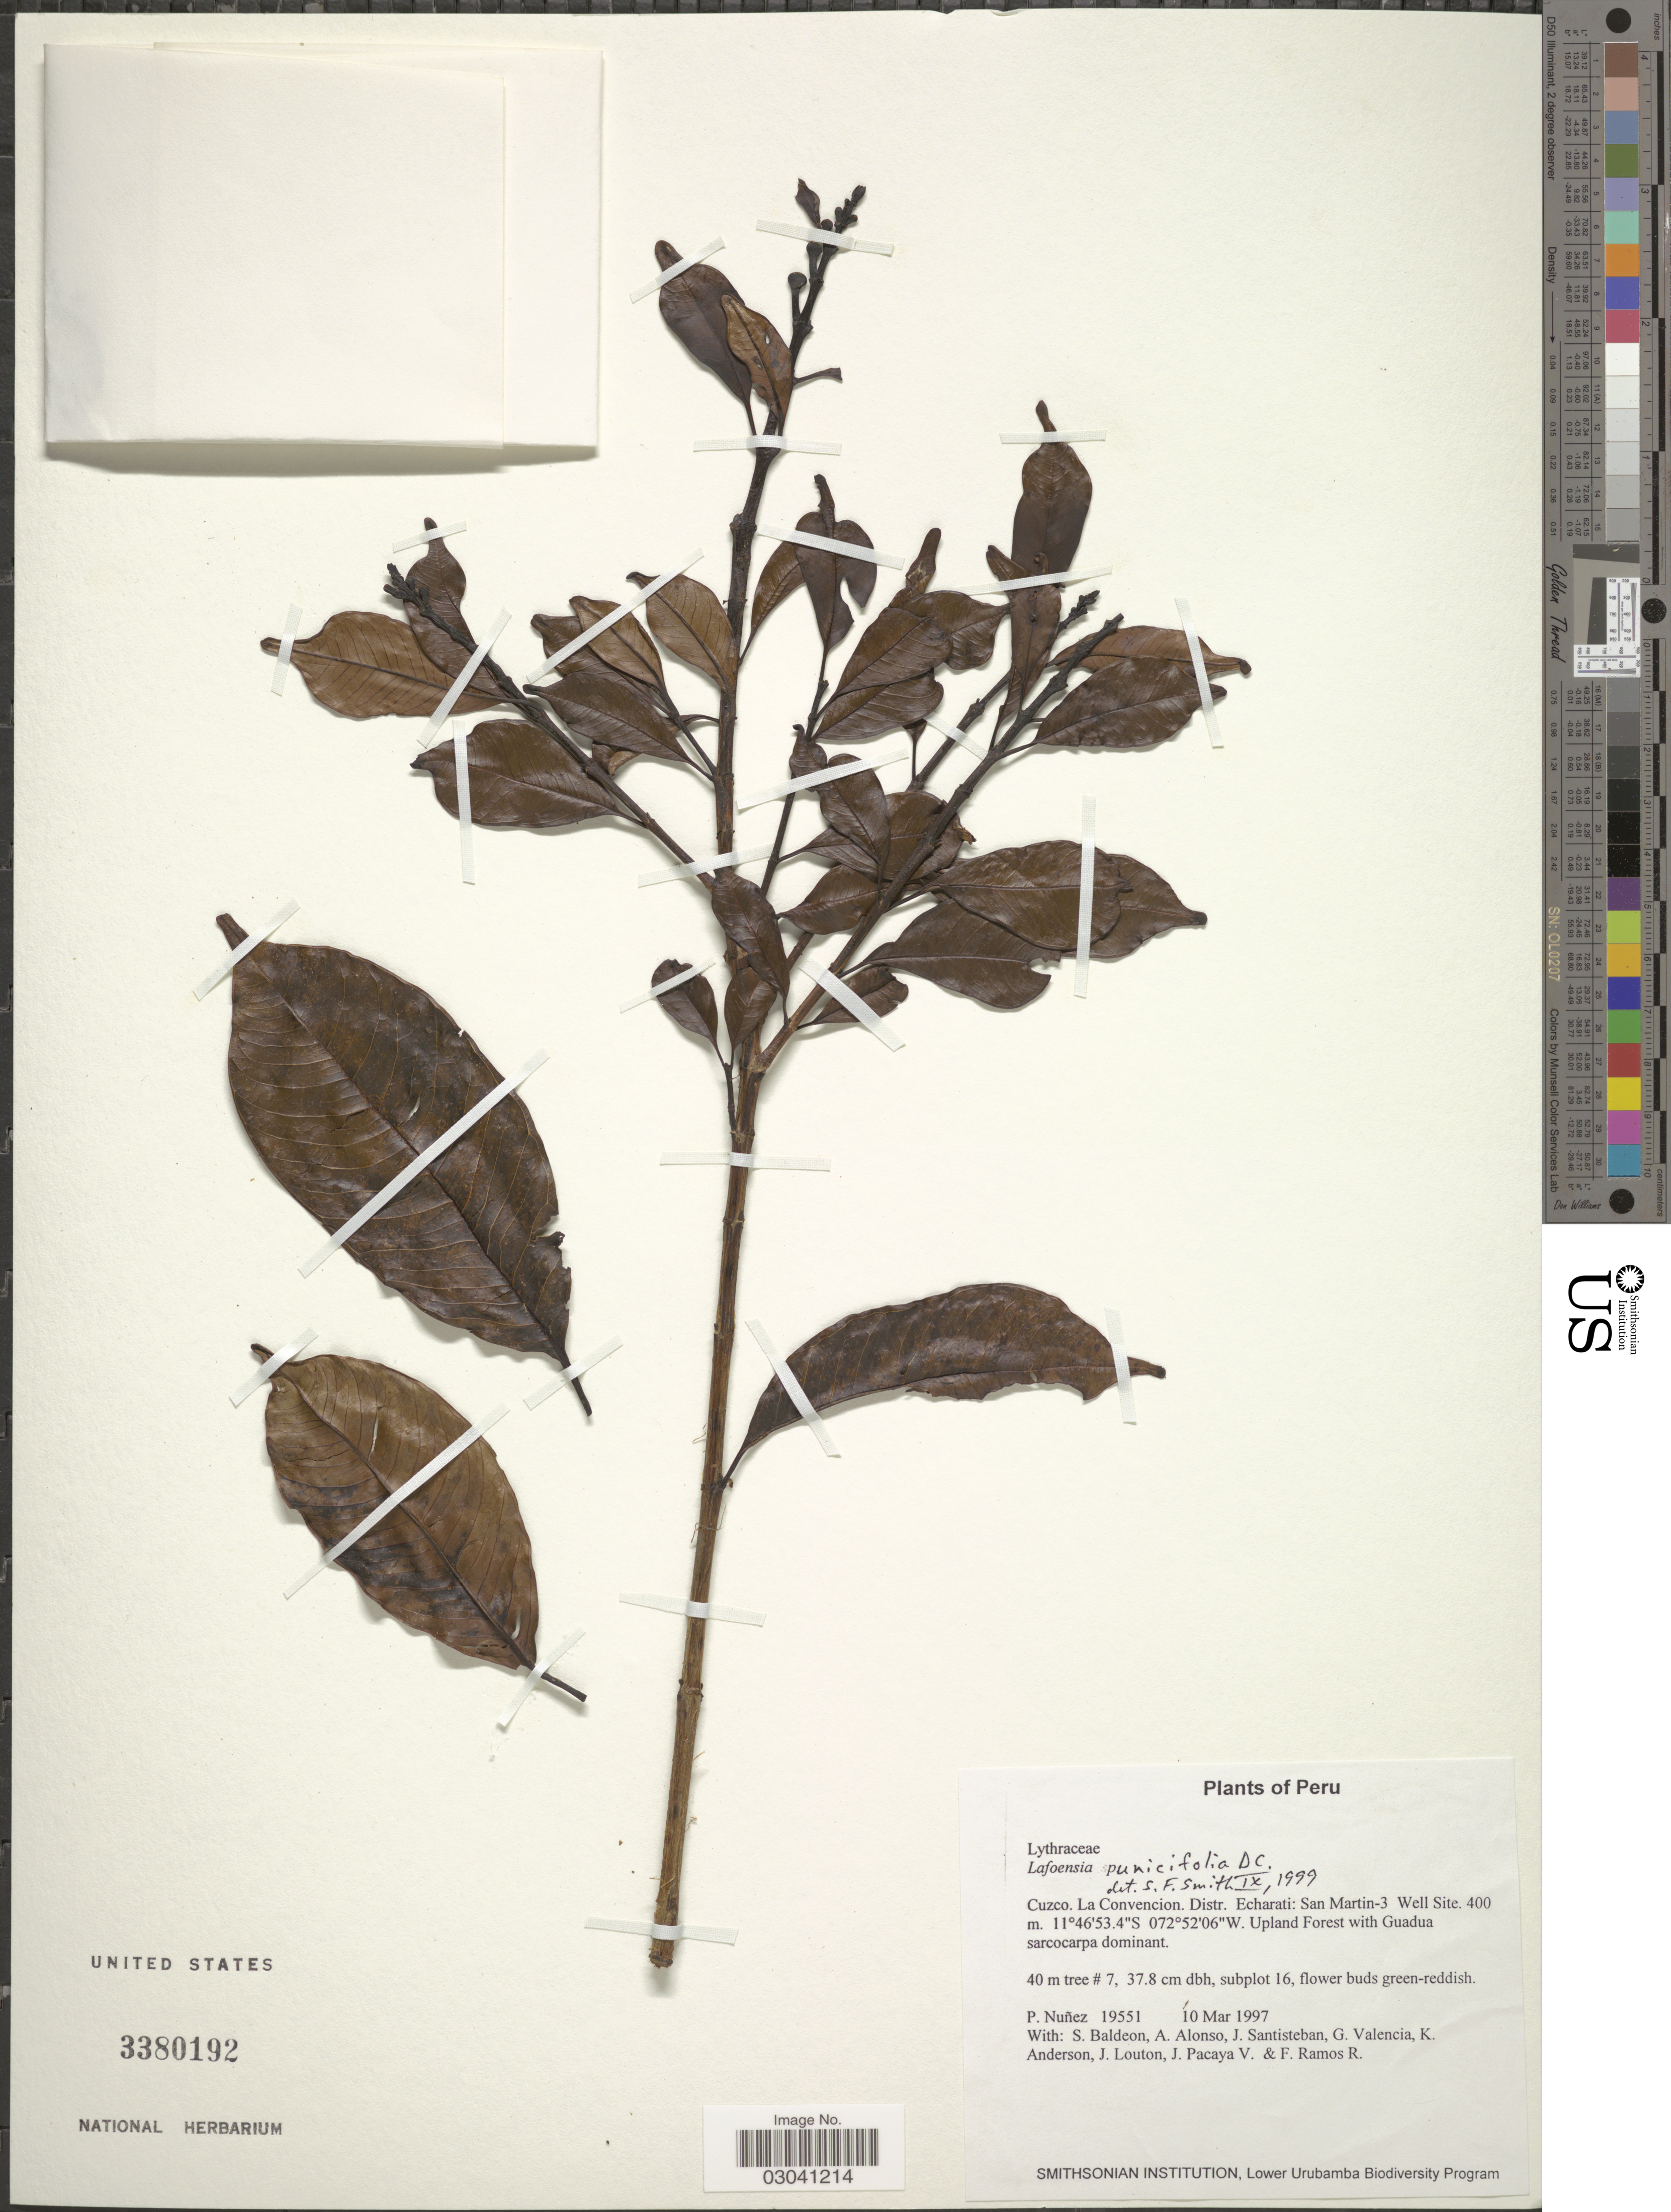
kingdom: Plantae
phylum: Tracheophyta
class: Magnoliopsida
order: Myrtales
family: Lythraceae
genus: Lafoensia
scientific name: Lafoensia punicifolia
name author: DC.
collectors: P. Nuñez V., S. Baldeon, A. Alonso, J. Santisteban & et al.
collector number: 19551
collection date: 1997-03-10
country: Peru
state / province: Cusco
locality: Cuzco. La Convencion. Distr. Echarati: San Martin-3 Well Site.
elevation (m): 400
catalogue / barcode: US 3380192